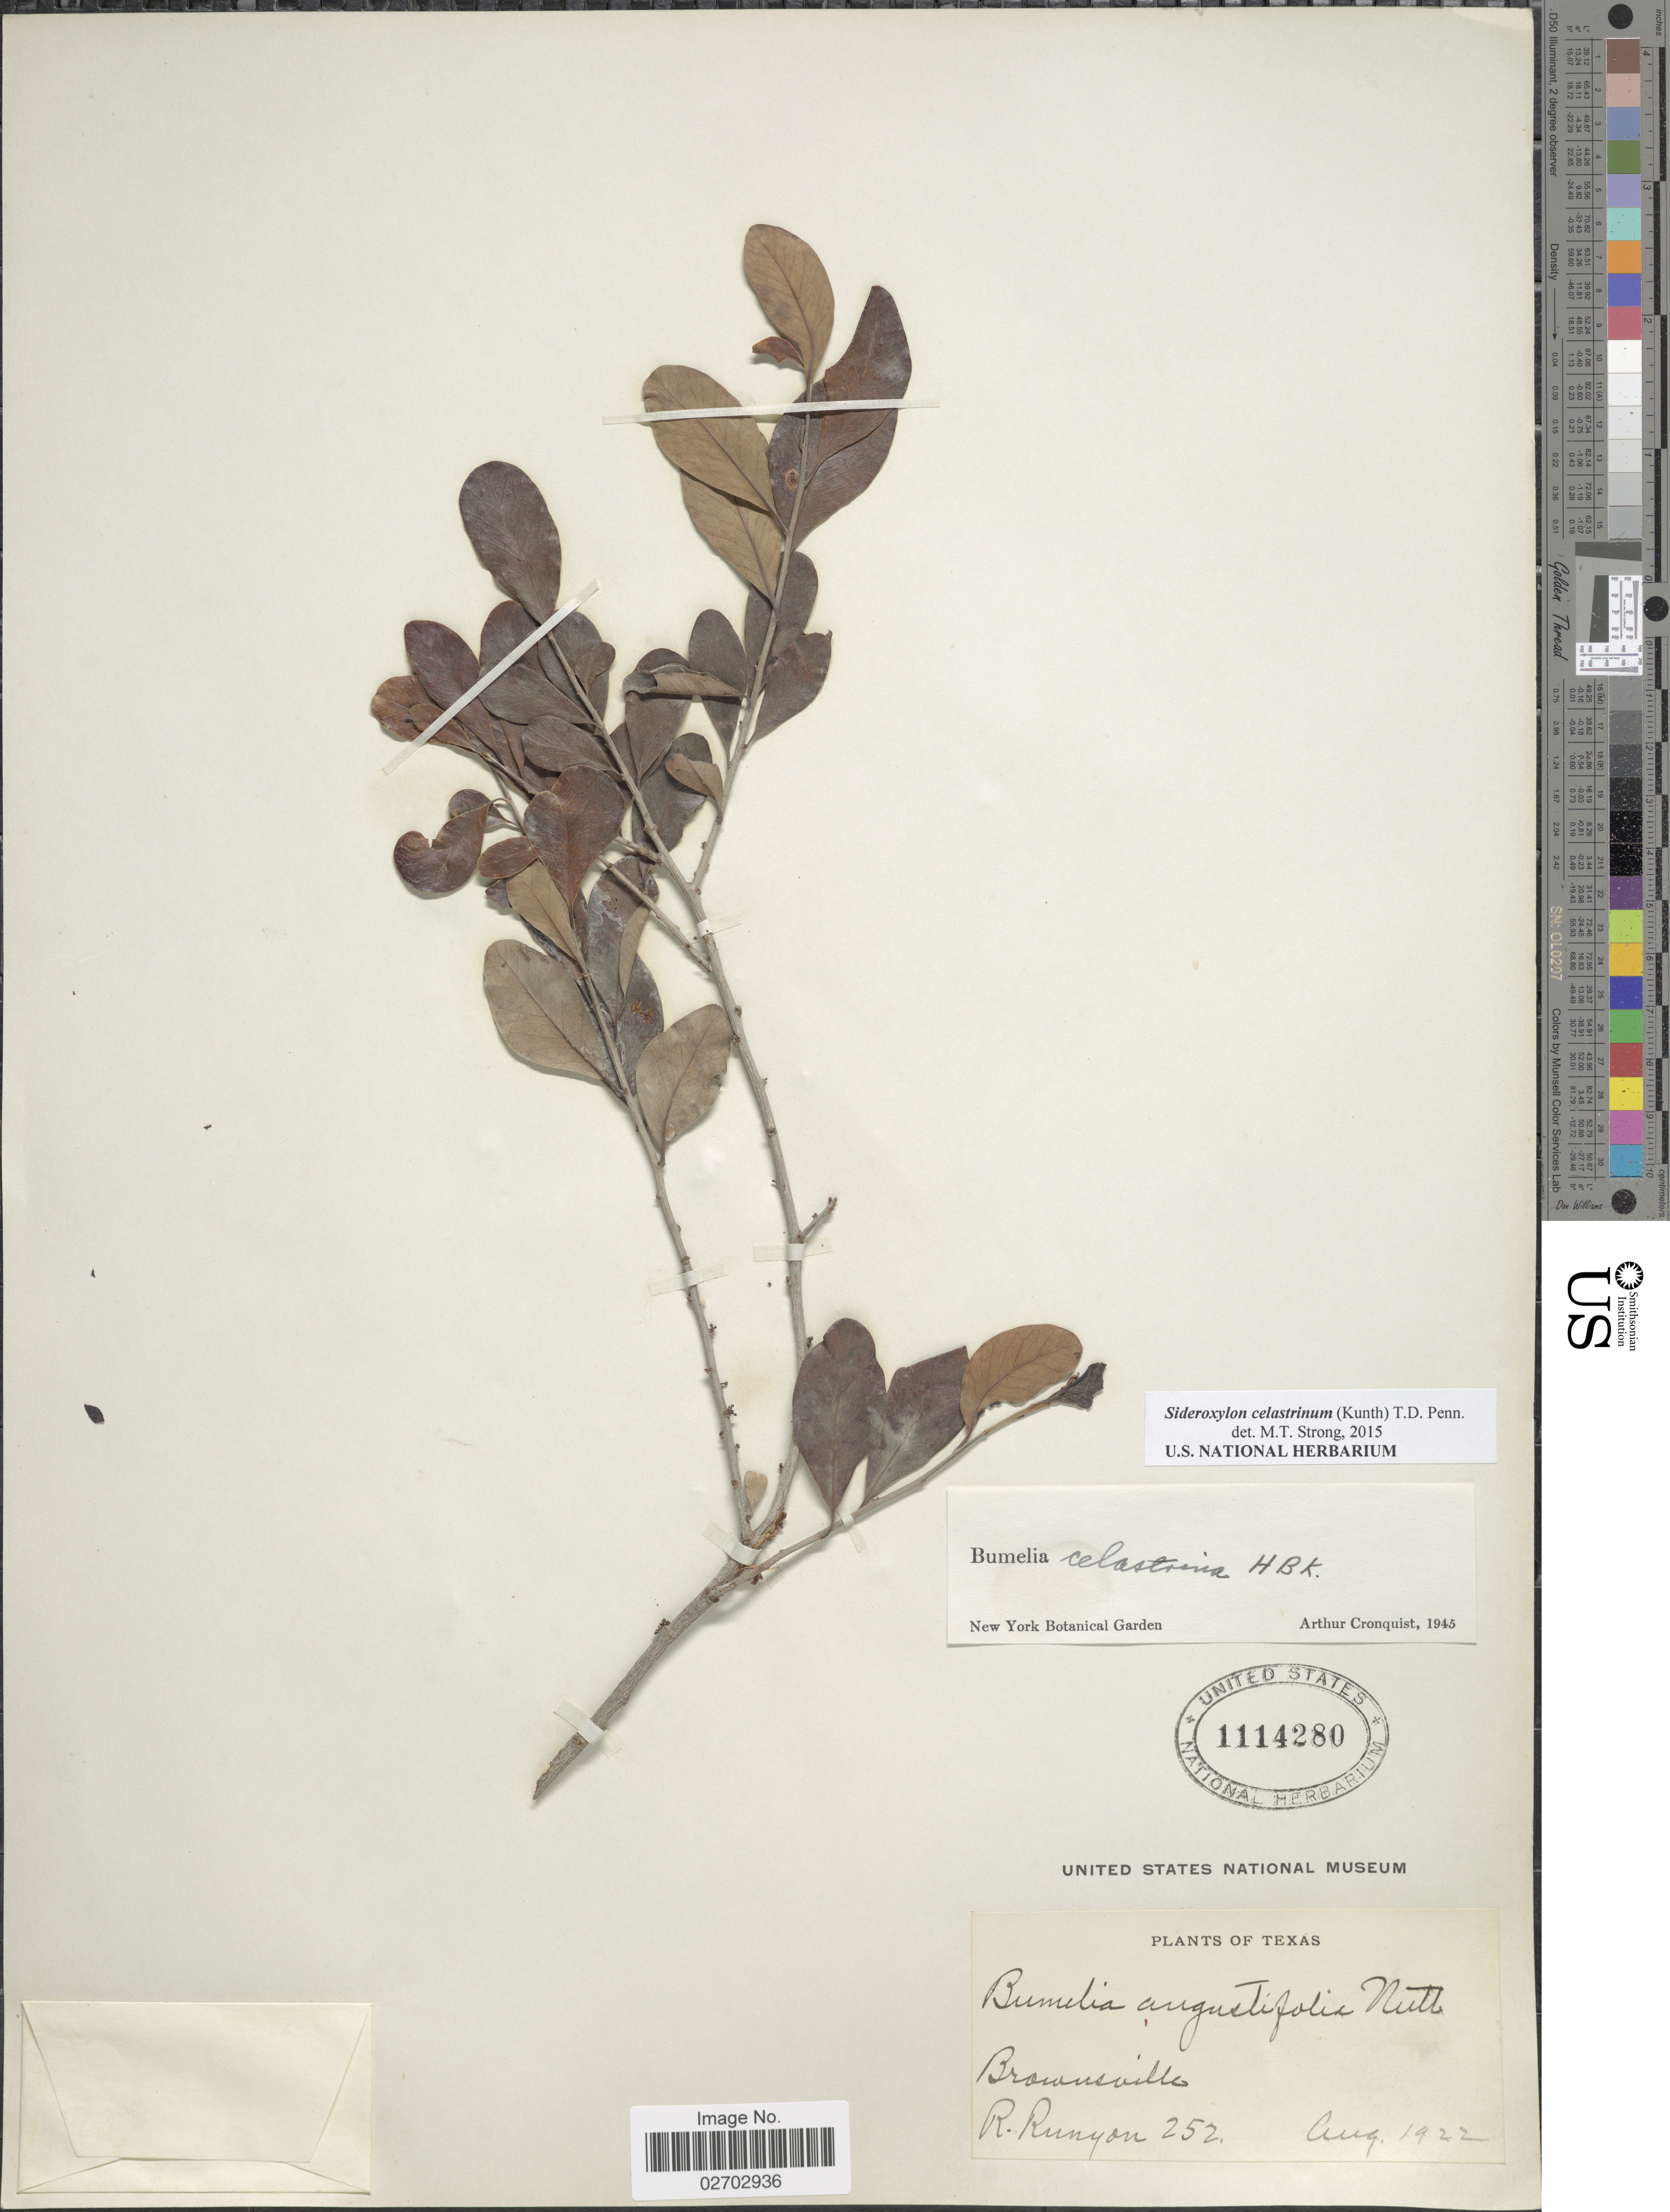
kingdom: Plantae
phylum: Tracheophyta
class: Magnoliopsida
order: Ericales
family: Sapotaceae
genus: Sideroxylon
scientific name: Sideroxylon celastrinum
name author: (Kunth) T.D. Penn.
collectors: R. Runyon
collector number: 252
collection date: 1922-08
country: United States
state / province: Texas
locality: Brownsville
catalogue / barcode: US 1114280